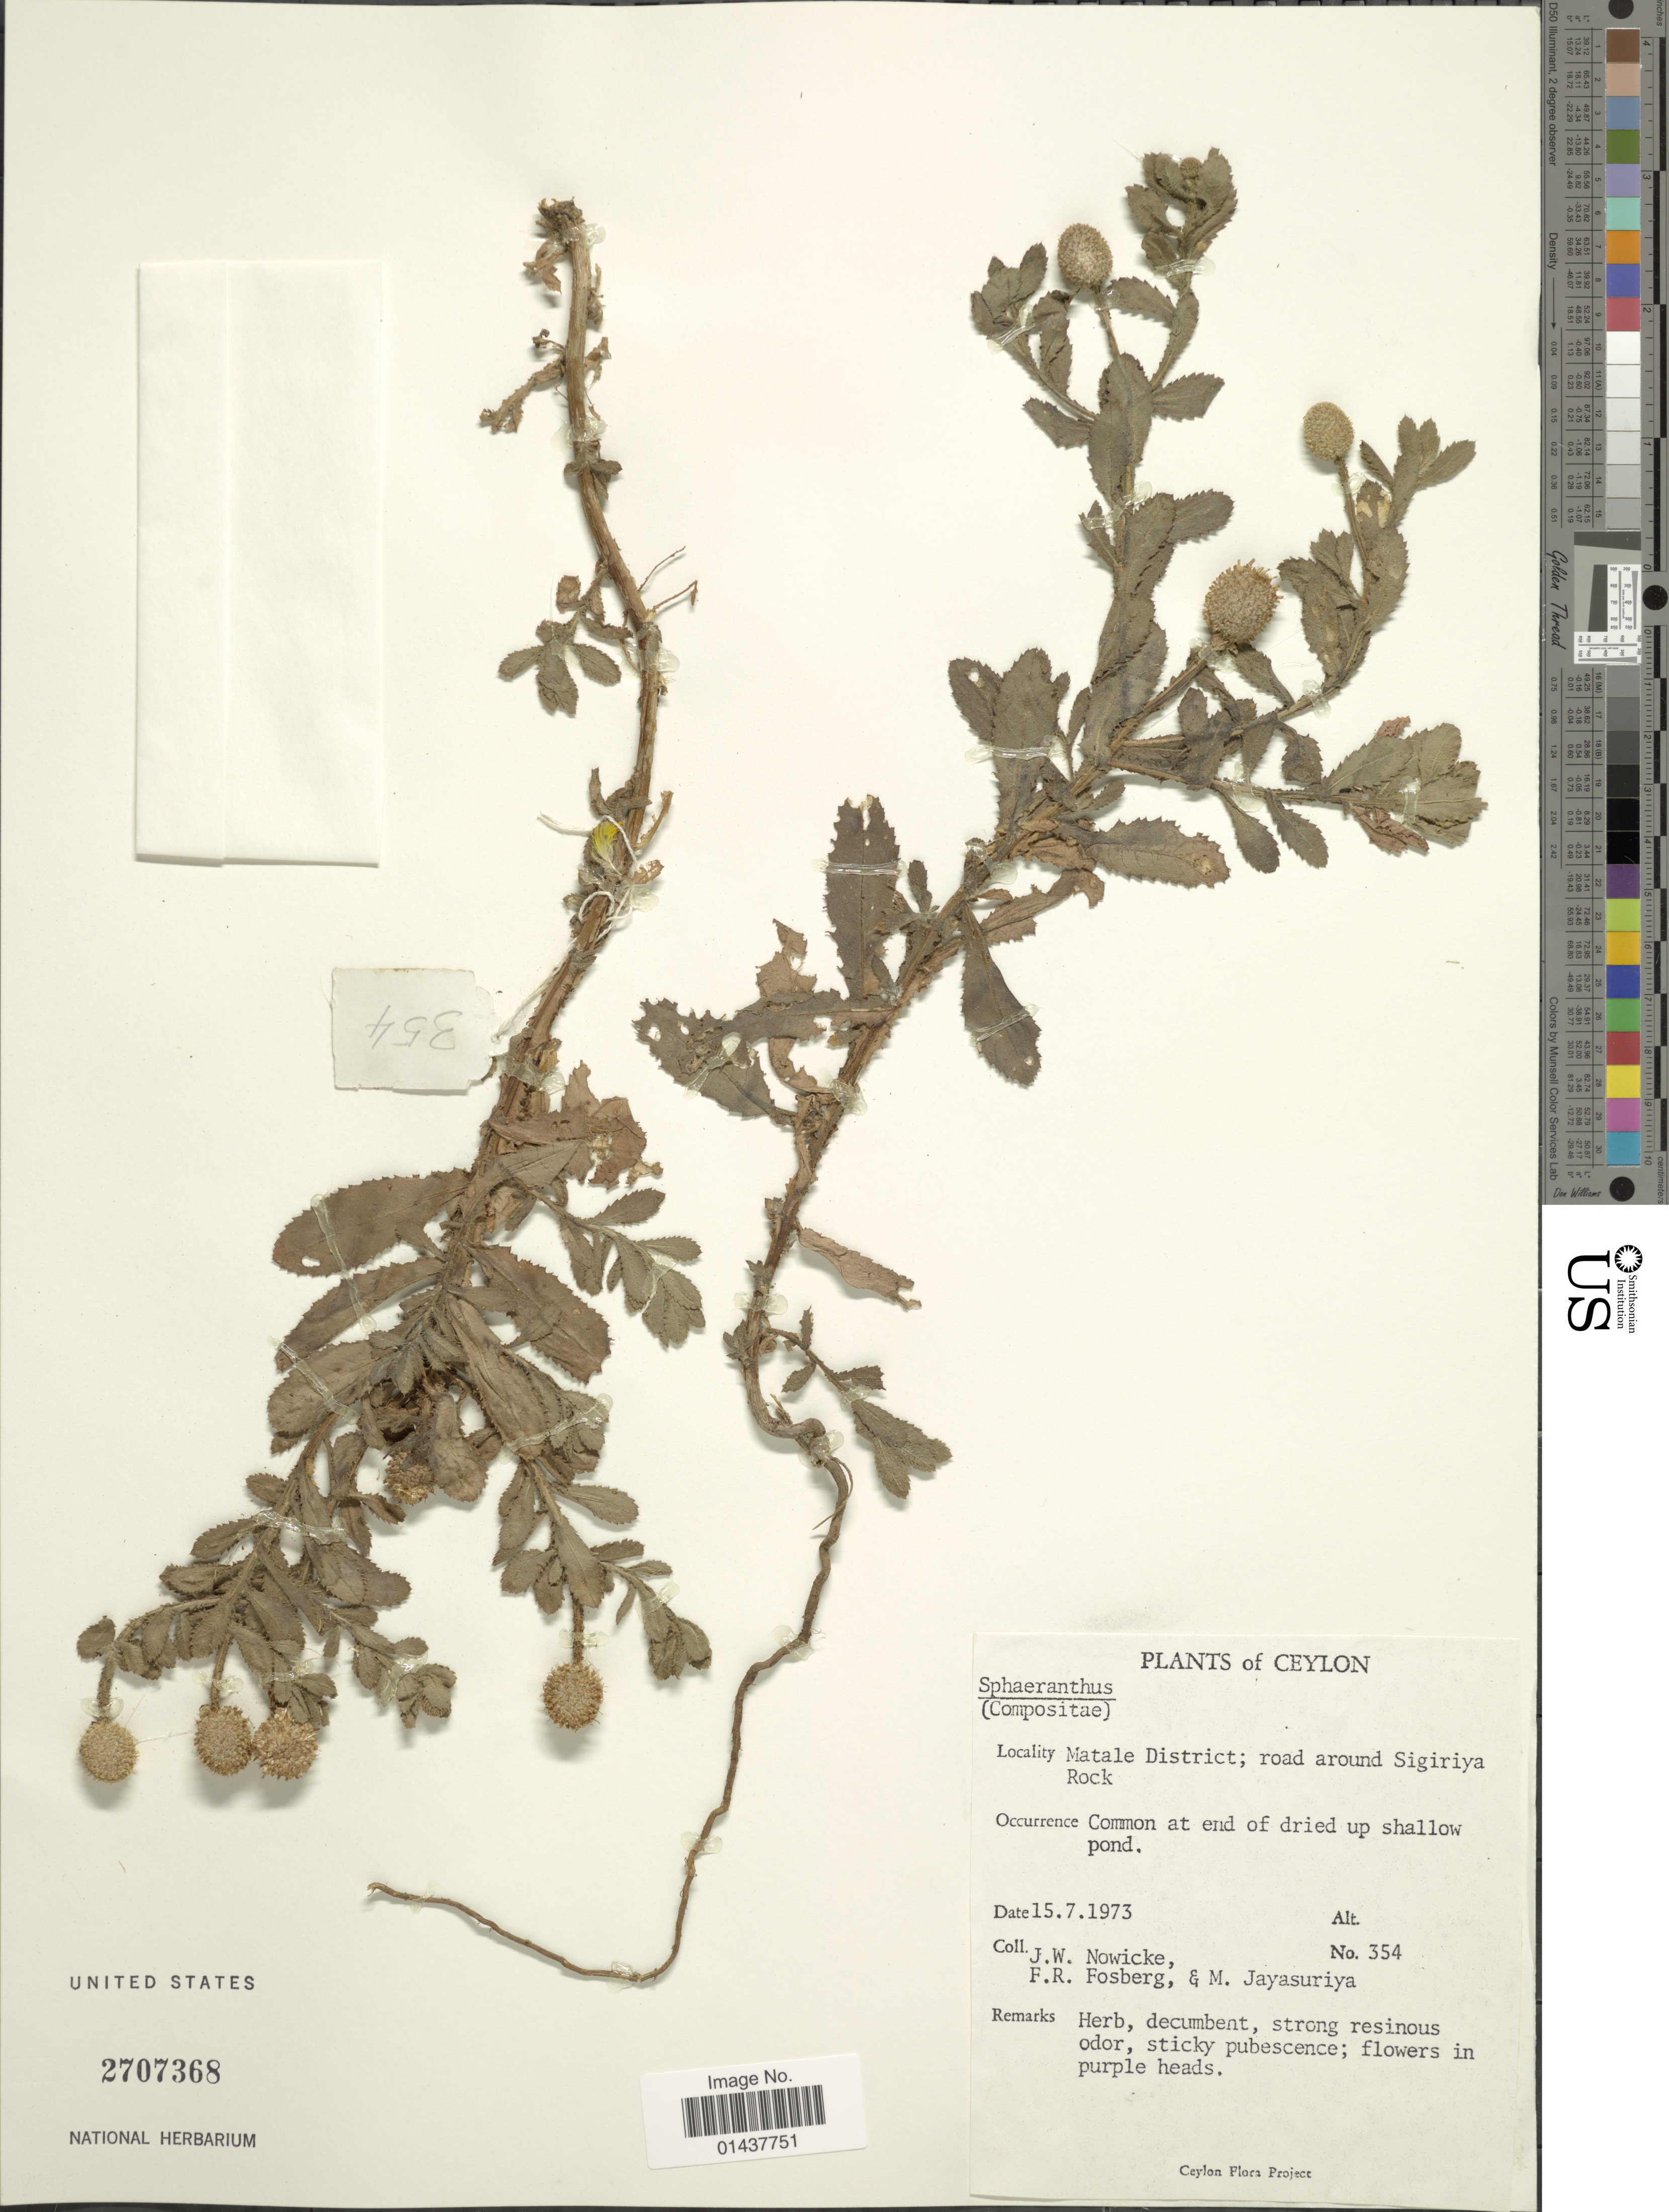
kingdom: Plantae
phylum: Tracheophyta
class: Magnoliopsida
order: Asterales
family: Asteraceae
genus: Sphaeranthus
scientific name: Sphaeranthus sp.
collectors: J. W. Nowicke, F. R. Fosberg & M. Jayasuriya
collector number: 354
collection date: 1973-07-15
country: Sri Lanka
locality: Ceylon, Matale District; road around Sigiriya Rock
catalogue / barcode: US 2707368